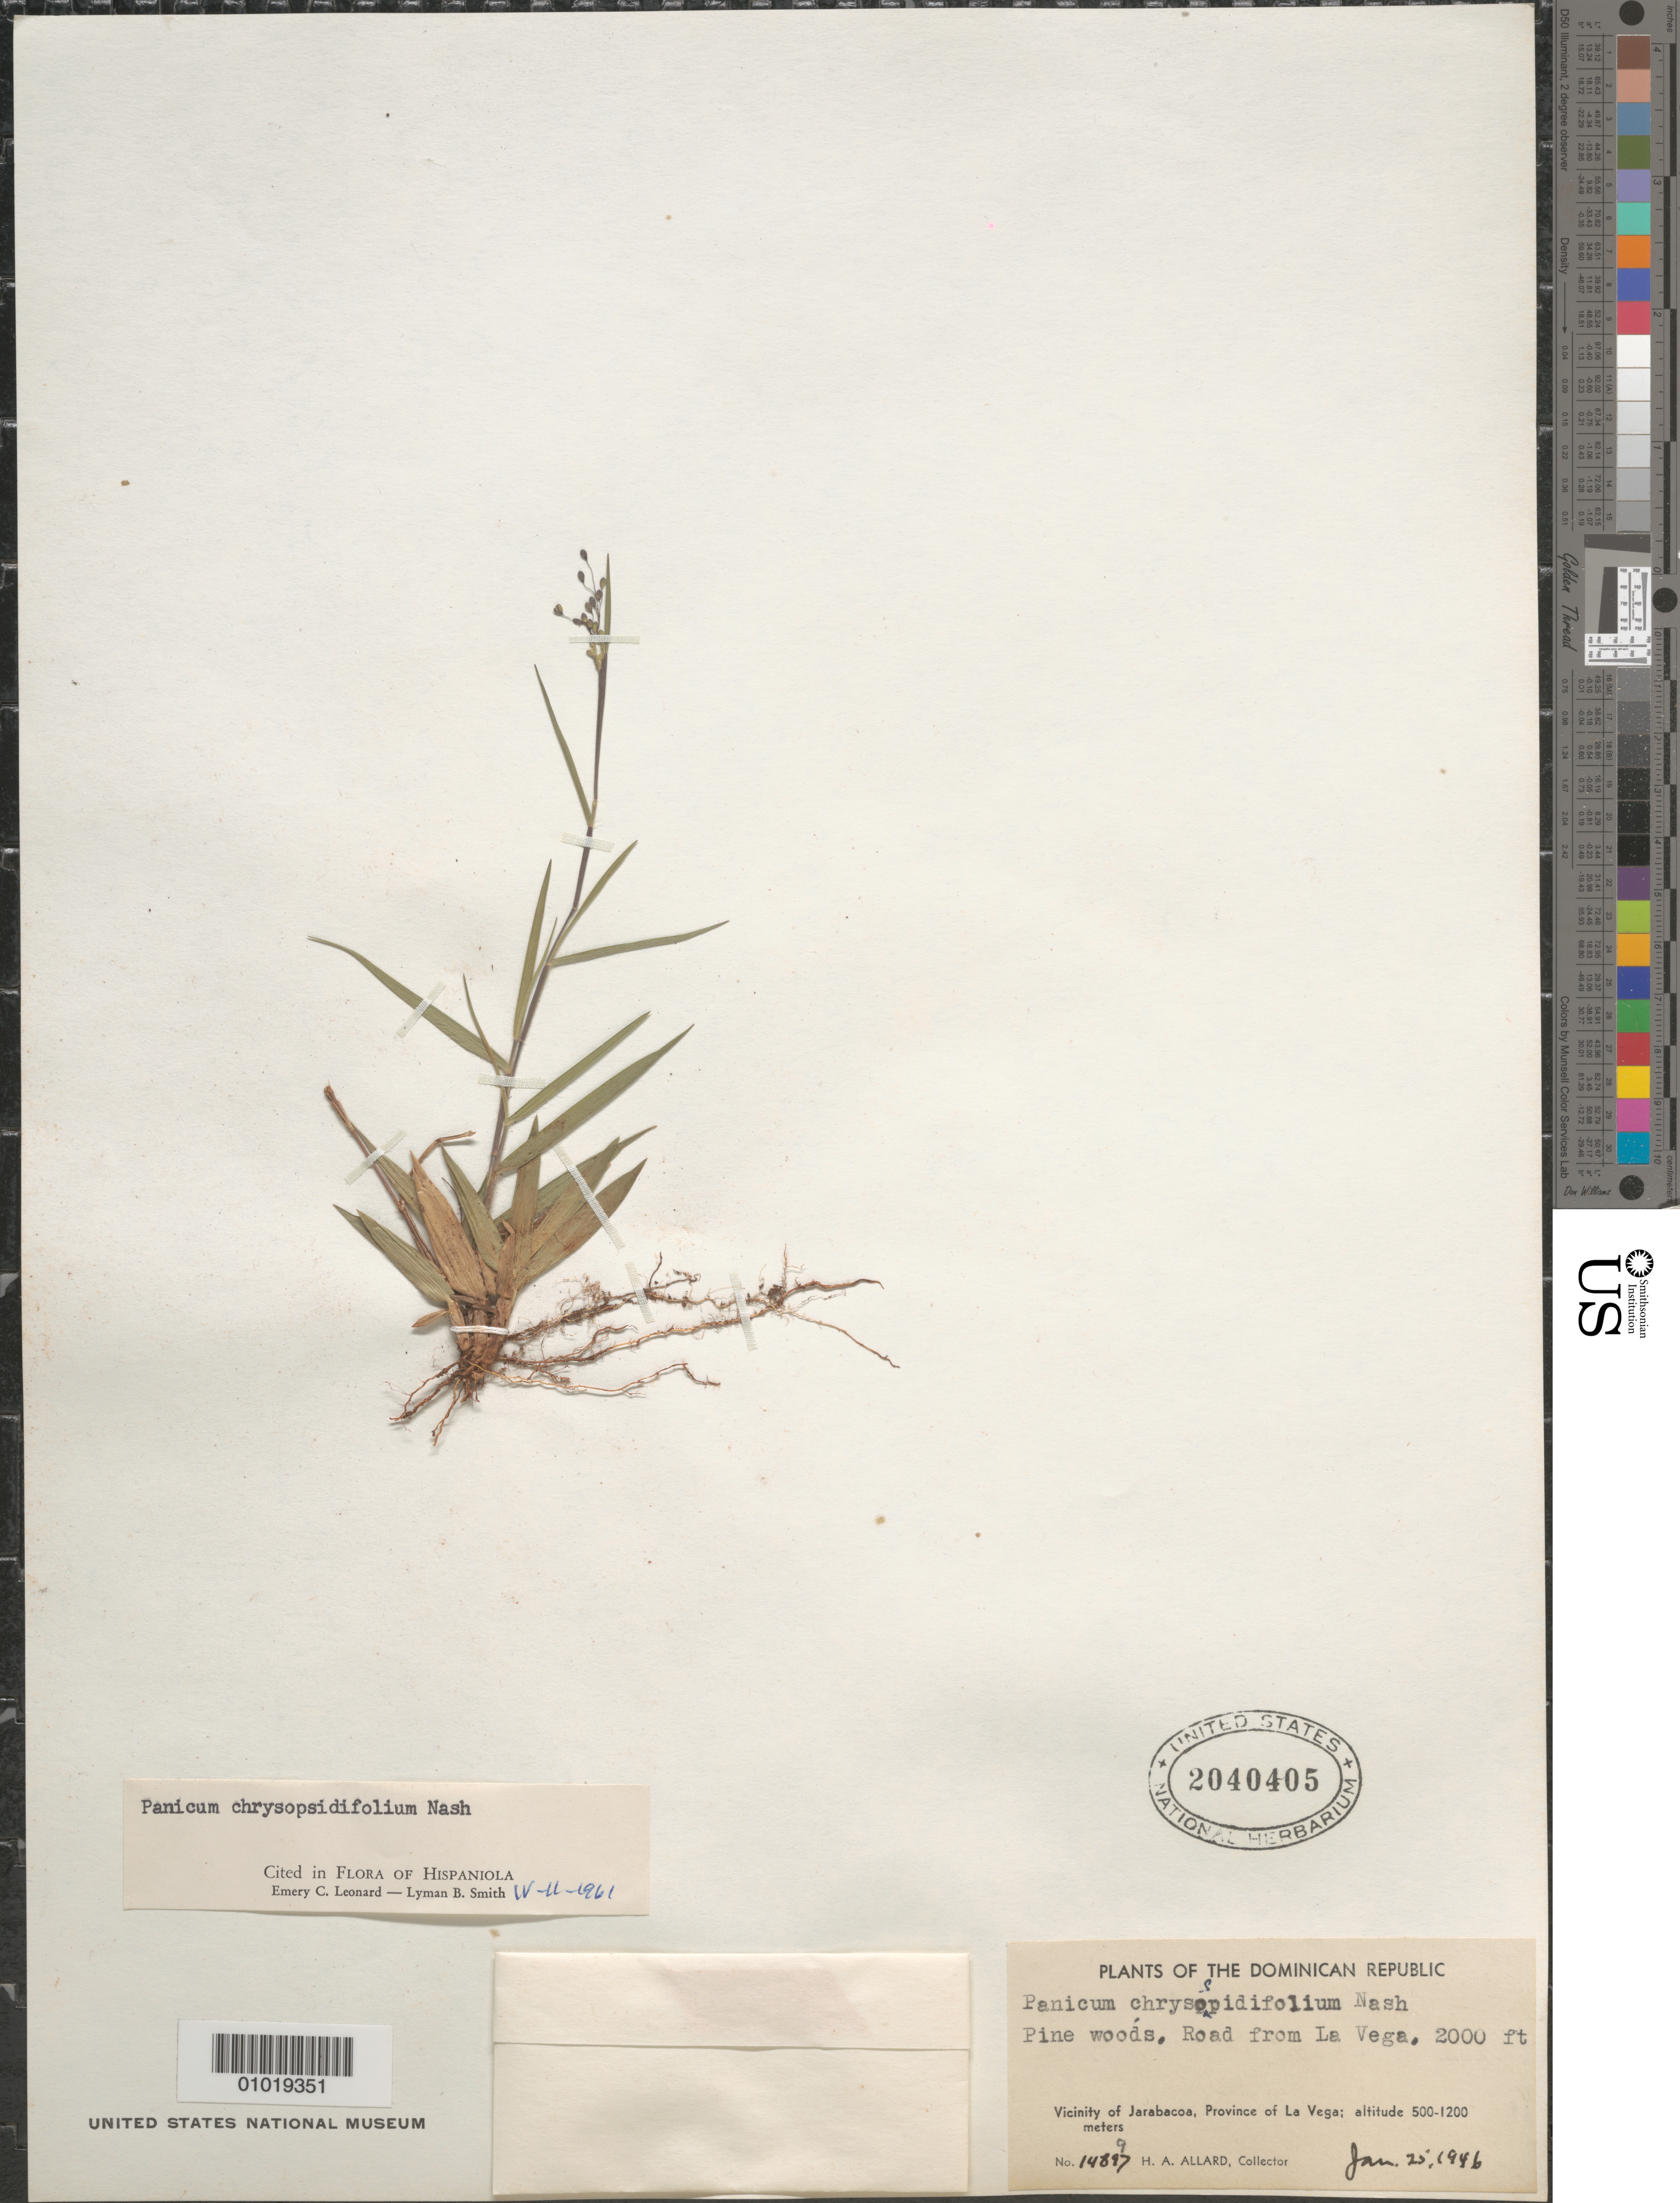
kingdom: Plantae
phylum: Tracheophyta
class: Liliopsida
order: Poales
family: Poaceae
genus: Panicum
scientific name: Panicum chrysopsidifolium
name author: Nash ex Small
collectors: H. A. Allard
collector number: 14899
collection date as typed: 25 Jan 1946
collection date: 1946-01-25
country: Dominican Republic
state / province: La Vega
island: Hispaniola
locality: Vic. of Jarabacoa, rd from La Vega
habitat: pine woods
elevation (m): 610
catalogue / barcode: US 2040405